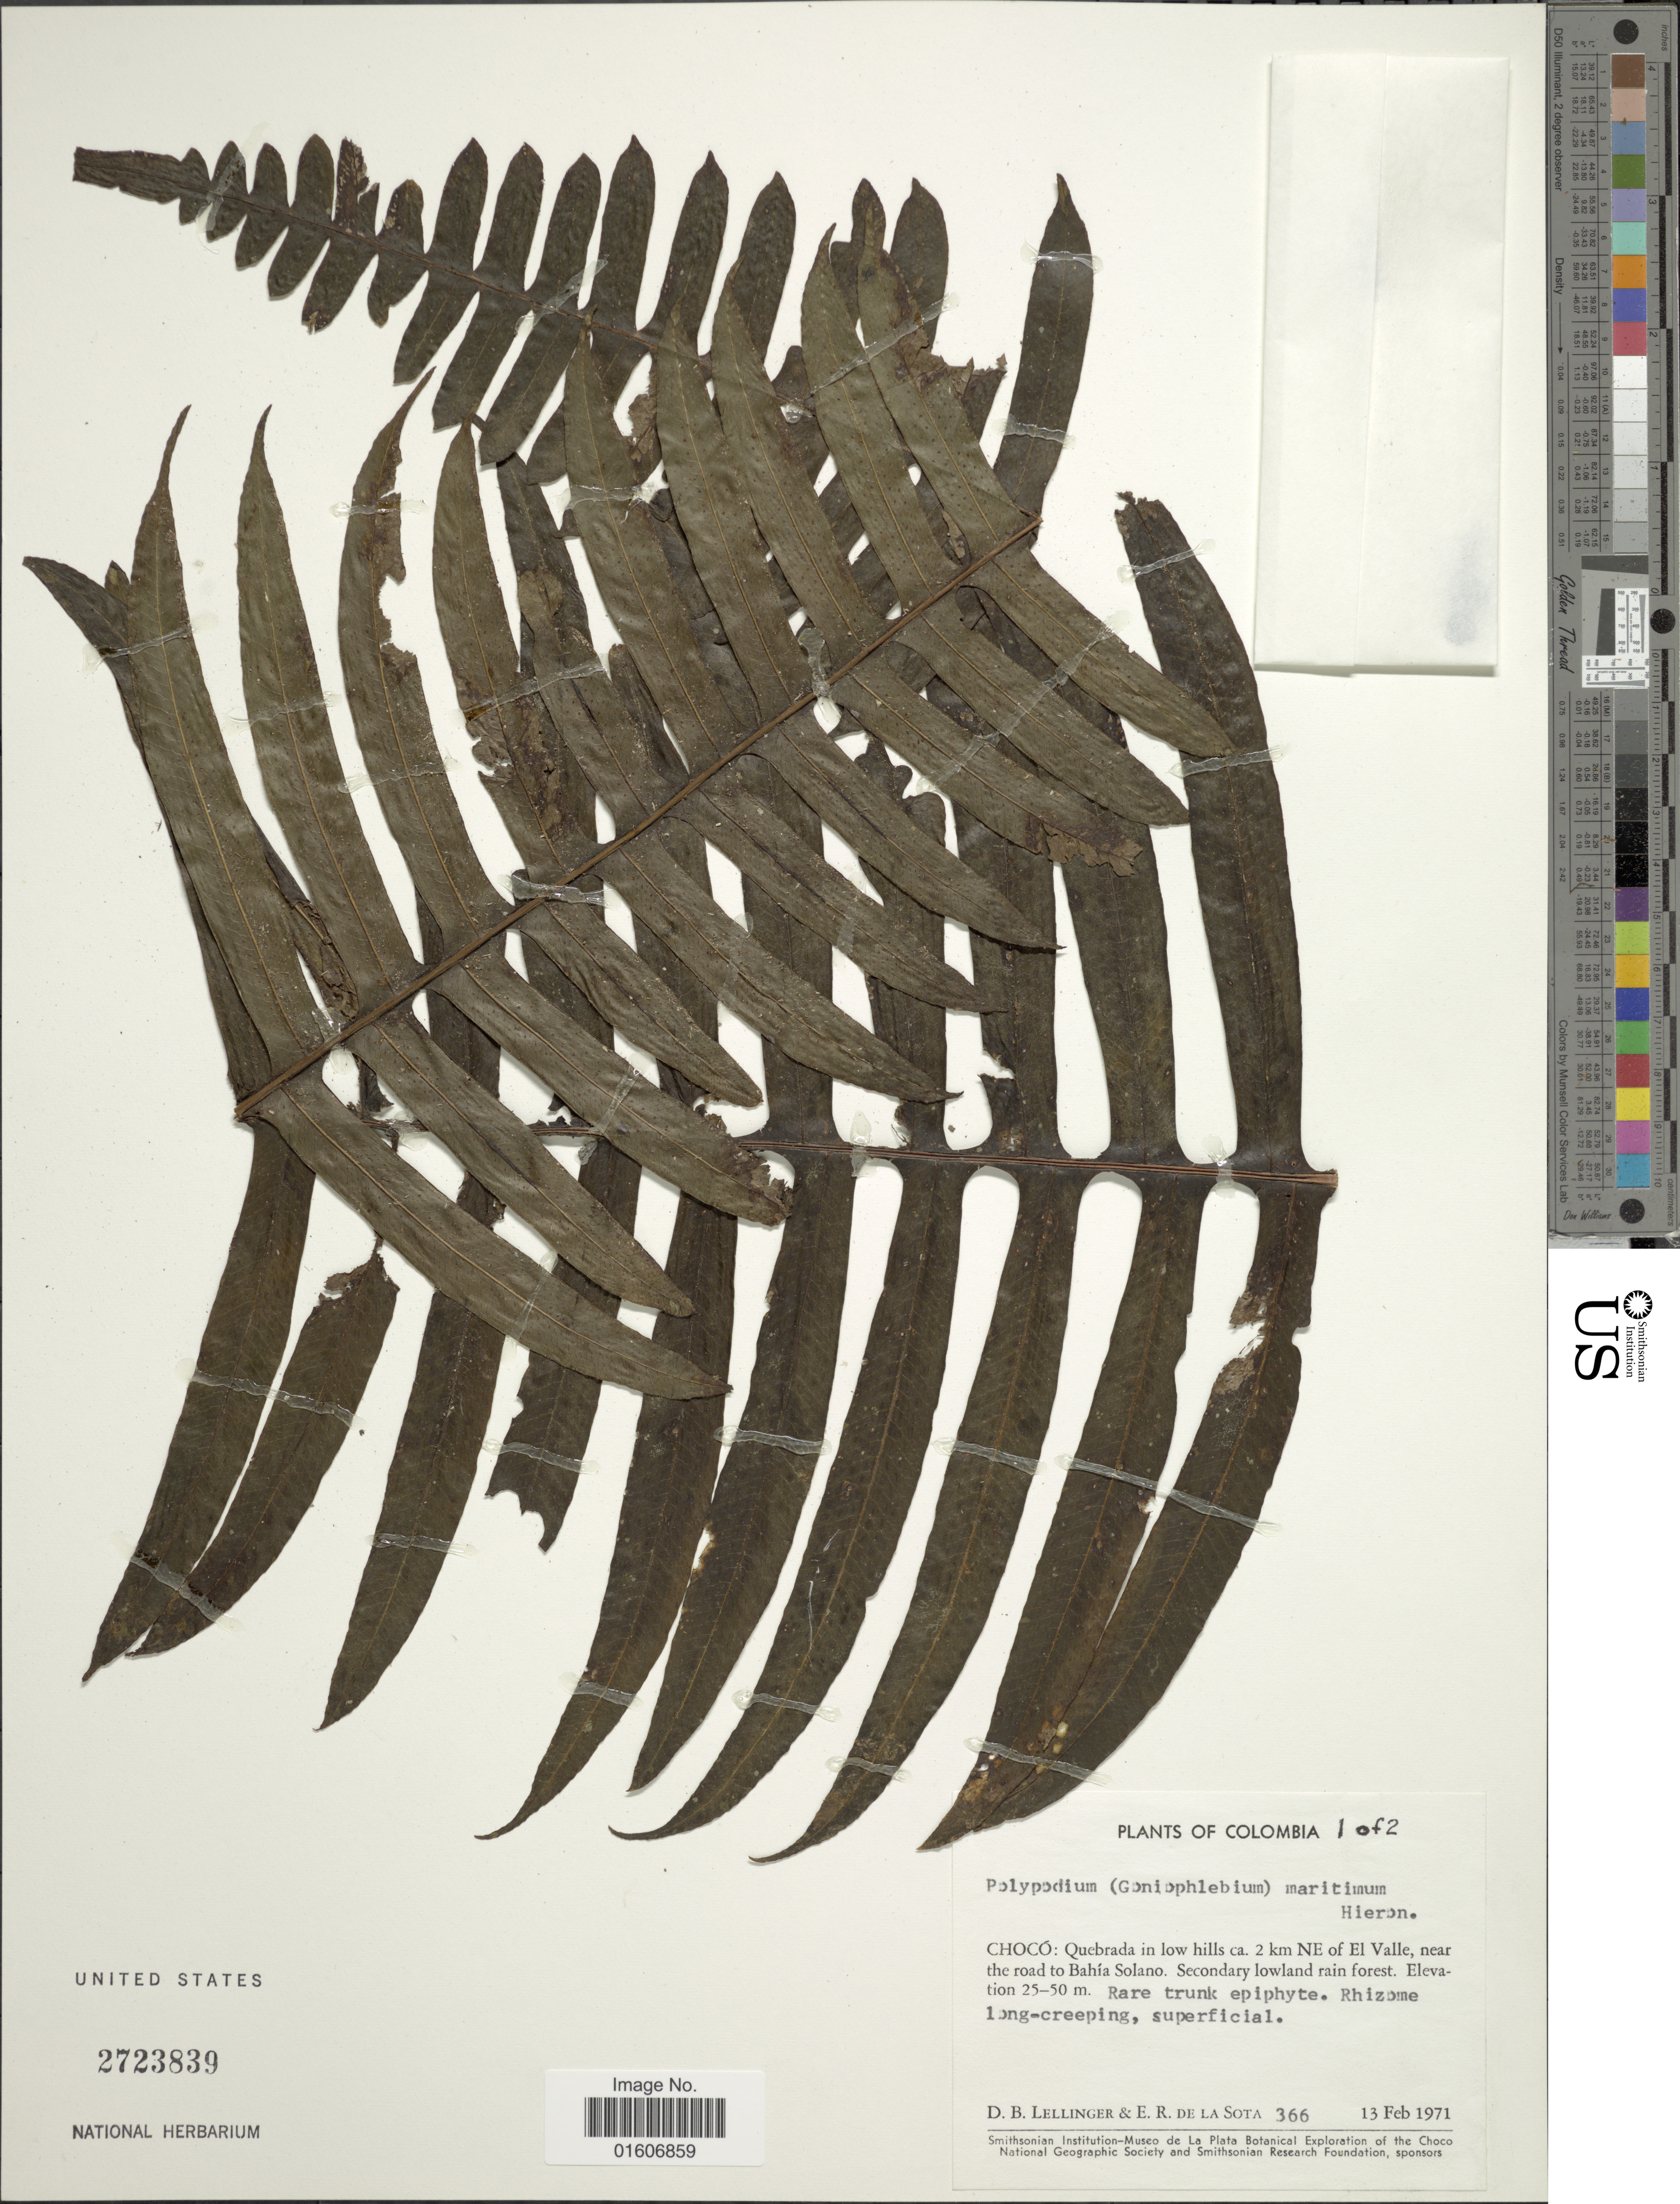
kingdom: Plantae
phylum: Tracheophyta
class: Polypodiopsida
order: Polypodiales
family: Polypodiaceae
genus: Serpocaulon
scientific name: Serpocaulon maritimum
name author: (Hieron.) A.R. Sm.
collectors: D. B. Lellinger & E. R. de la Sota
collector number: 366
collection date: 1971-02-13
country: Colombia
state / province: Chocó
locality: Quebrada in low hills ca. 2 km NE of Valle, near the road to Bahía Solano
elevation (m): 25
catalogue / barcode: US 2723839